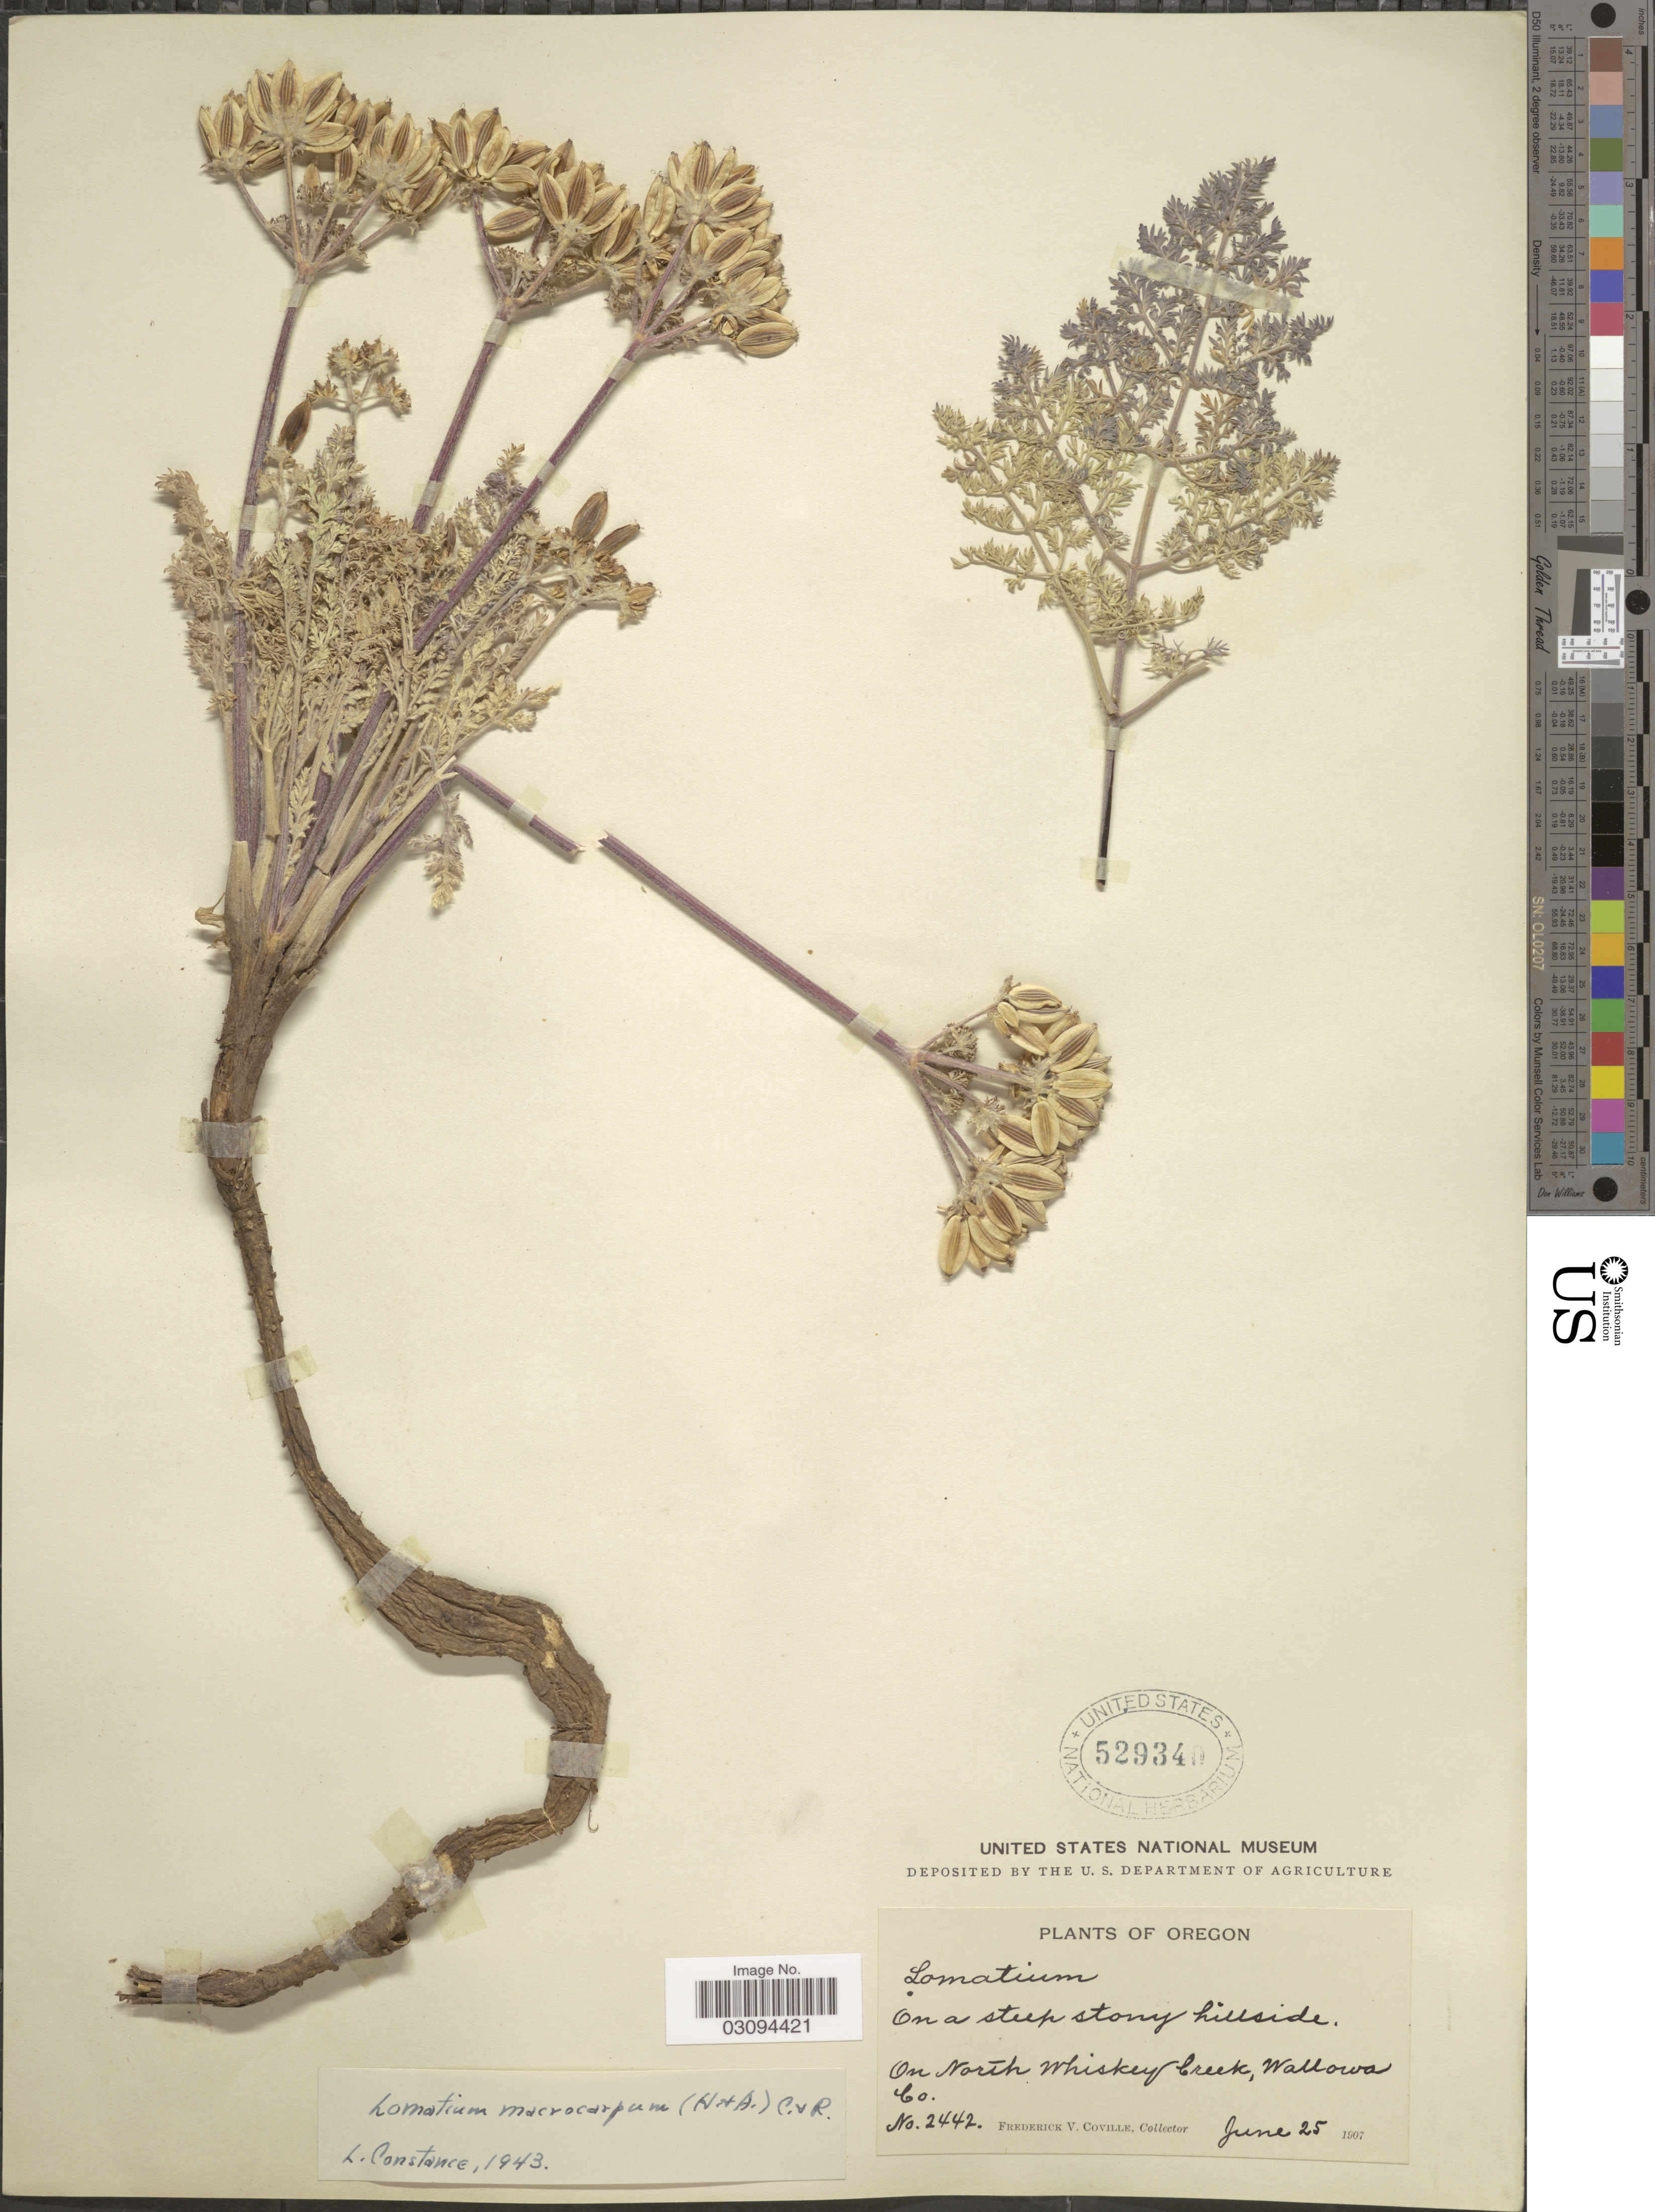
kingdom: Plantae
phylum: Tracheophyta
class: Magnoliopsida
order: Apiales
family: Apiaceae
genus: Lomatium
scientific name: Lomatium macrocarpum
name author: (Hook. et al.) J.M. Coult. & Rose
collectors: F. V. Coville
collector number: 2442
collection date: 1907-06-25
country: United States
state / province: Oregon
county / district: Wallowa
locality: On North Whiskey Creek, Wallowa Co.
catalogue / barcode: US 529340